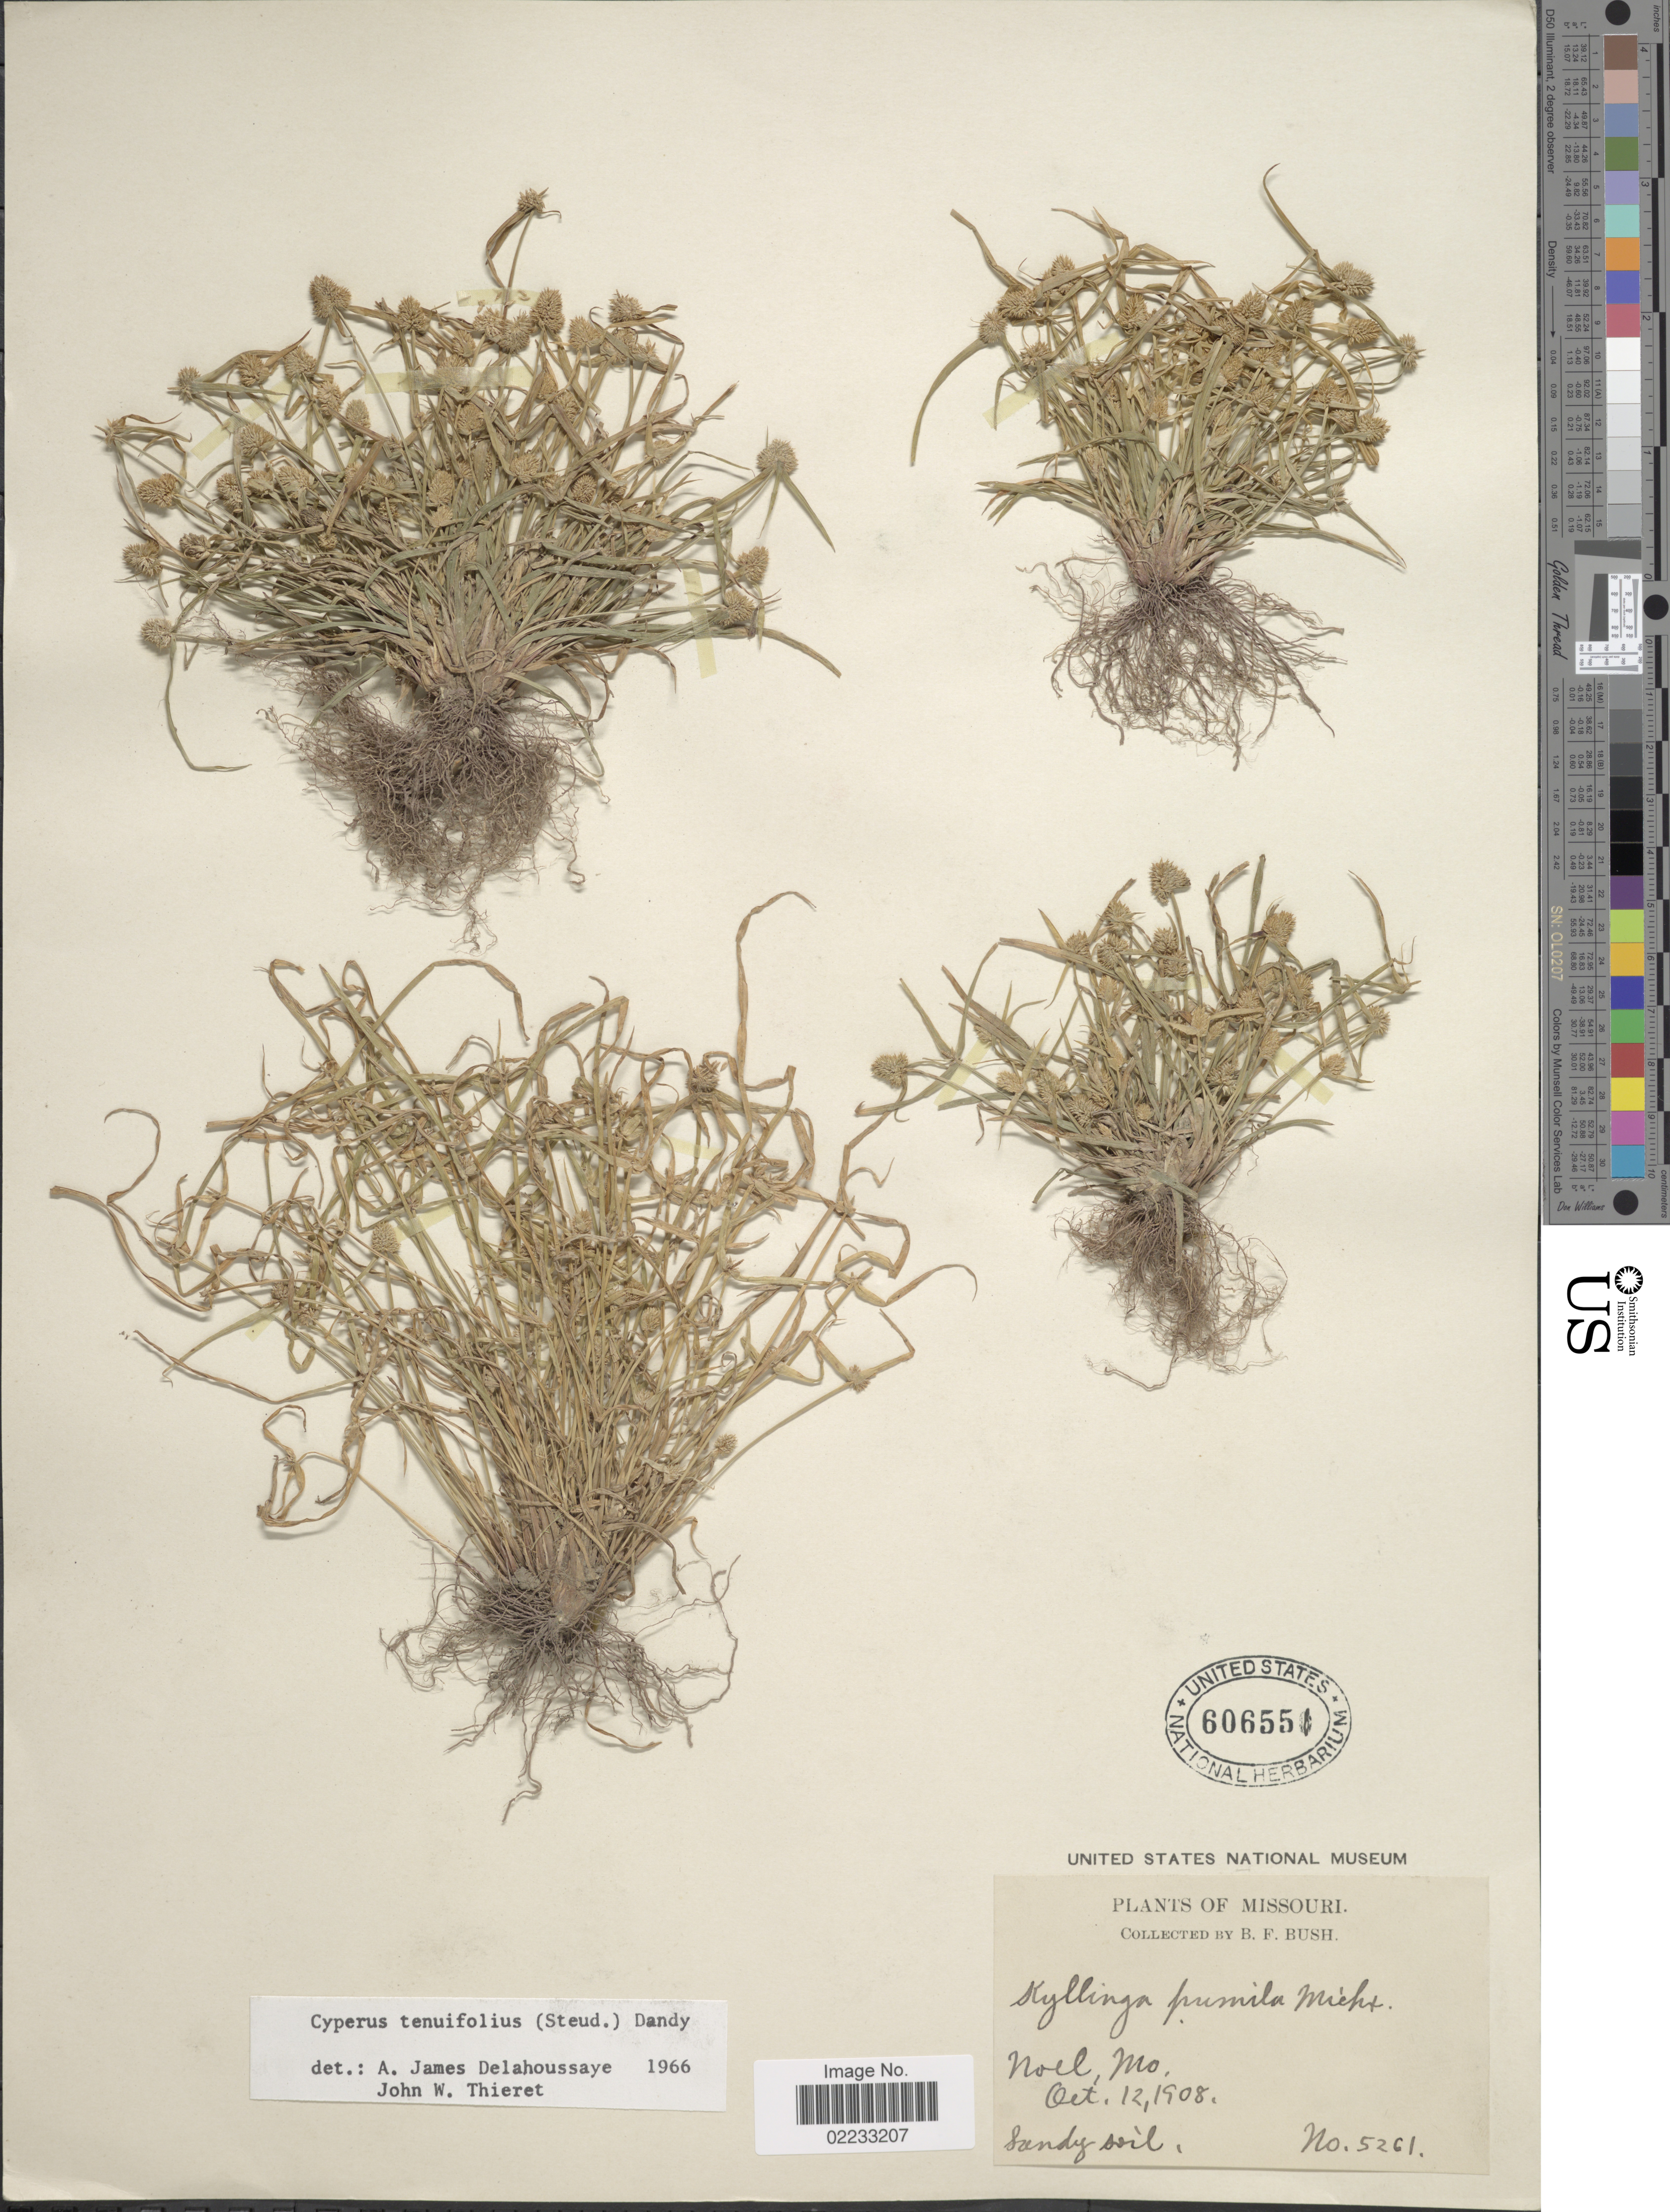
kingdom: Plantae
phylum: Tracheophyta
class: Liliopsida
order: Poales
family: Cyperaceae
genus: Cyperus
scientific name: Cyperus hortensis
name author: (Salzm. ex Steud.) Dorr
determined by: Strong, Mark T., (BOT), Smithsonian Institution - National Museum of Natural History (UNITED STATES)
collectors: B. F. Bush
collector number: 261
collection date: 1908-10-12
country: United States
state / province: Missouri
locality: Noel, Mo.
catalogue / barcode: US 606551